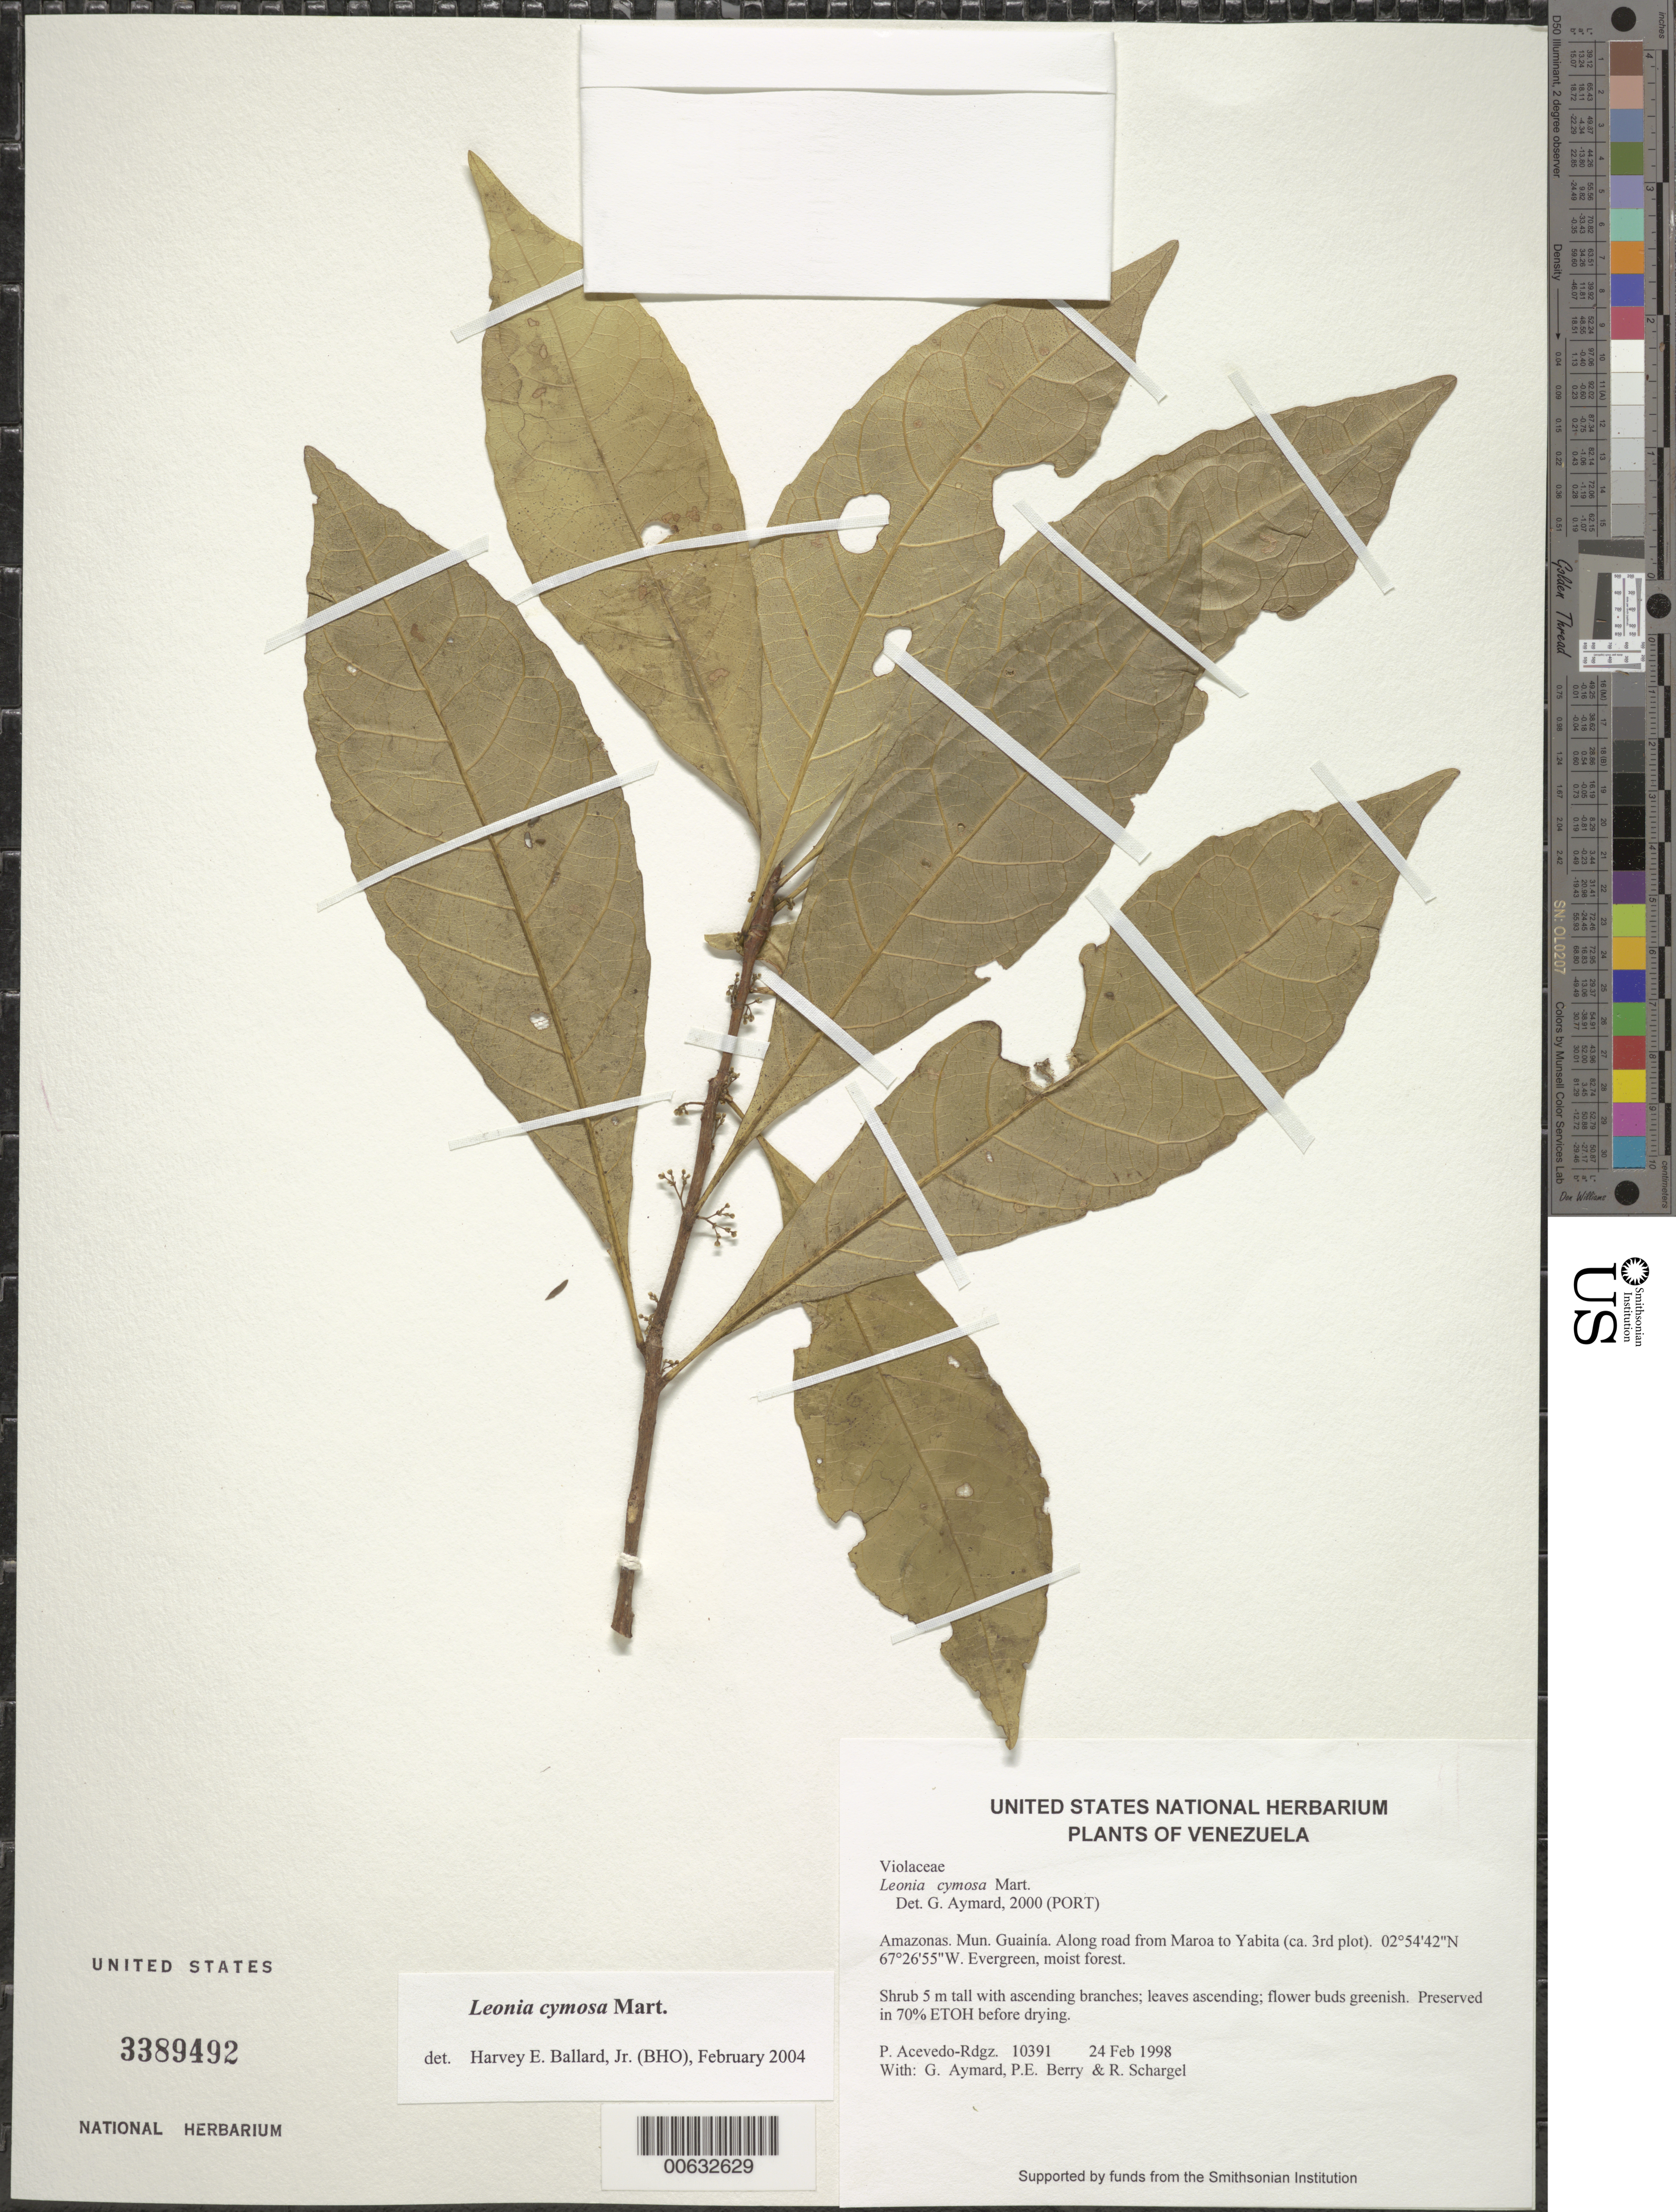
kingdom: Plantae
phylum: Tracheophyta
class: Magnoliopsida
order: Malpighiales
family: Violaceae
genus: Leonia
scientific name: Leonia cymosa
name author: Mart.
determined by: Aymard C., G. A., (PORT), Univ. Nac. Exp. de los Llanos Ezequiel Zamora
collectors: P. Acevedo-Rodr., G. A. Aymard, P. E. Berry & R. Schargel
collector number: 10391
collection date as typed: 24 Feb 1998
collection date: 1998-02-24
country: Venezuela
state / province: Amazonas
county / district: Maroa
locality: Along road from Maroa to Yabita (ca. 3rd plot).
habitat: Evergreen, moist forest.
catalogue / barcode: US 3389492